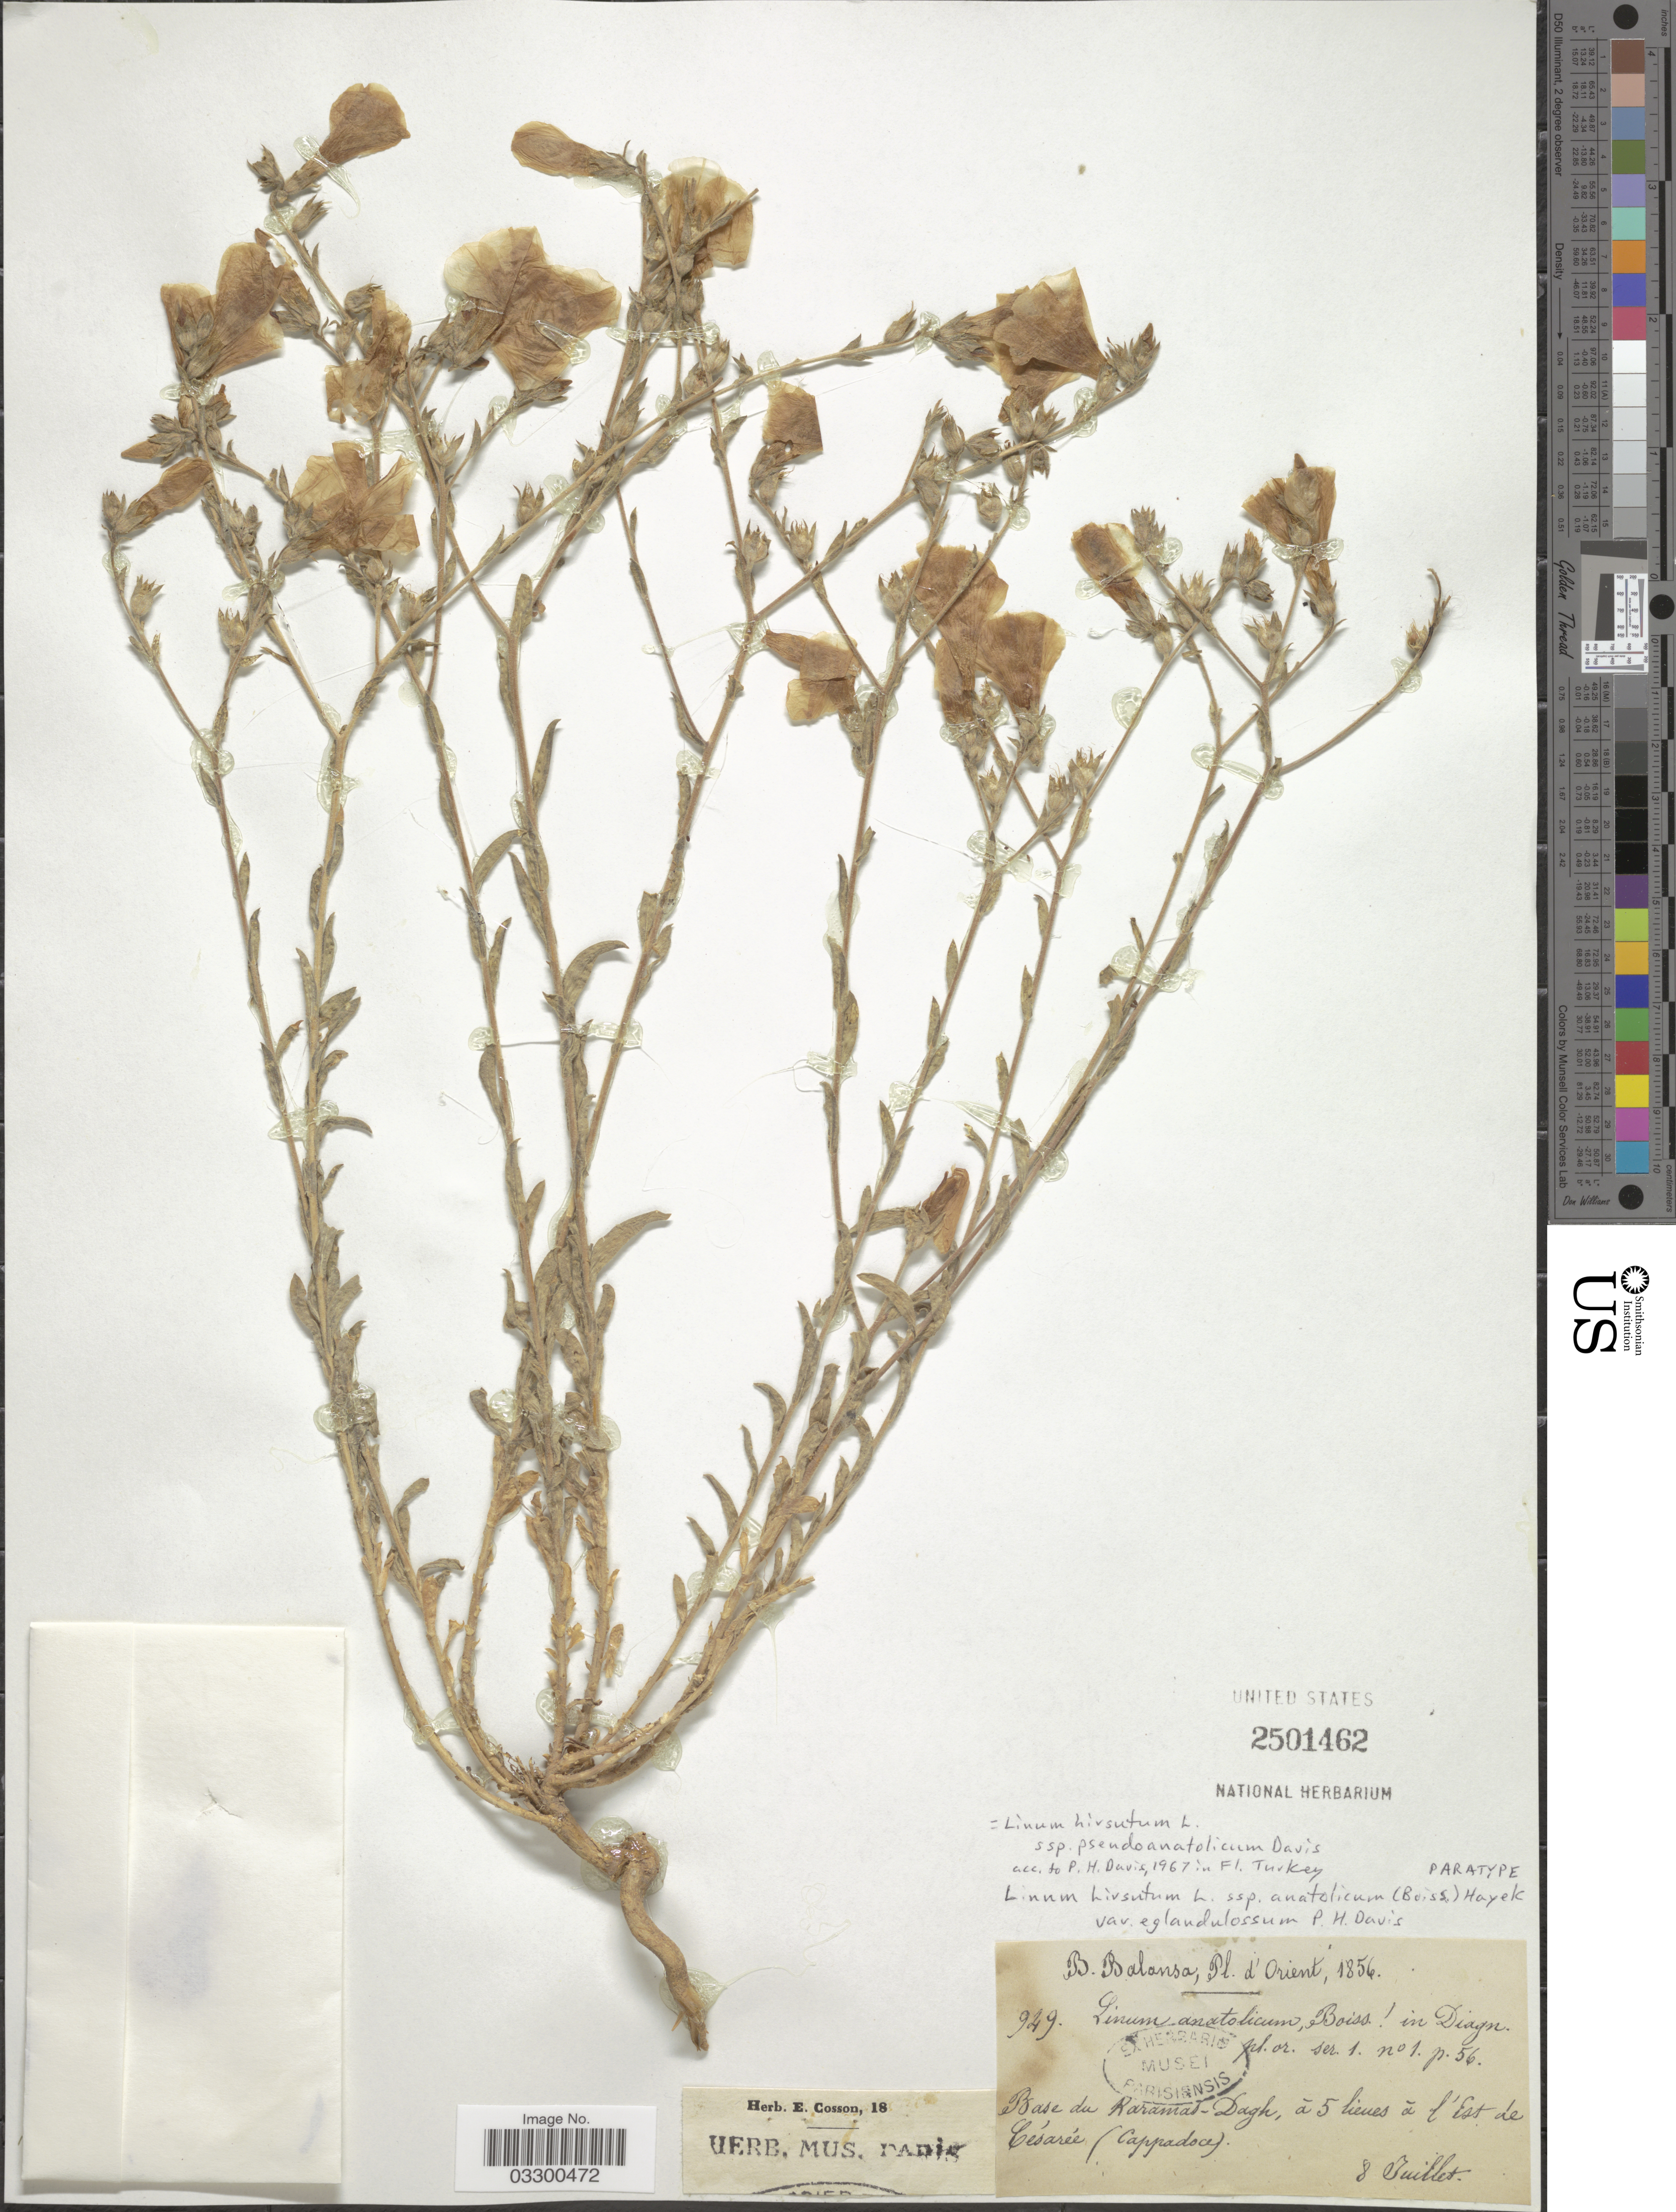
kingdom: Plantae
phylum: Tracheophyta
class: Magnoliopsida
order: Malpighiales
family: Linaceae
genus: Linum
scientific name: Linum hirsutum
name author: L.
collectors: B. Balansa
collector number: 949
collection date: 1856-07-08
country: Turkey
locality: D'Orient. Base du Raramas-Dagh, ā 5 lienes ā l'Est de Césarée (Cappadoce).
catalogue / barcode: US 2501462